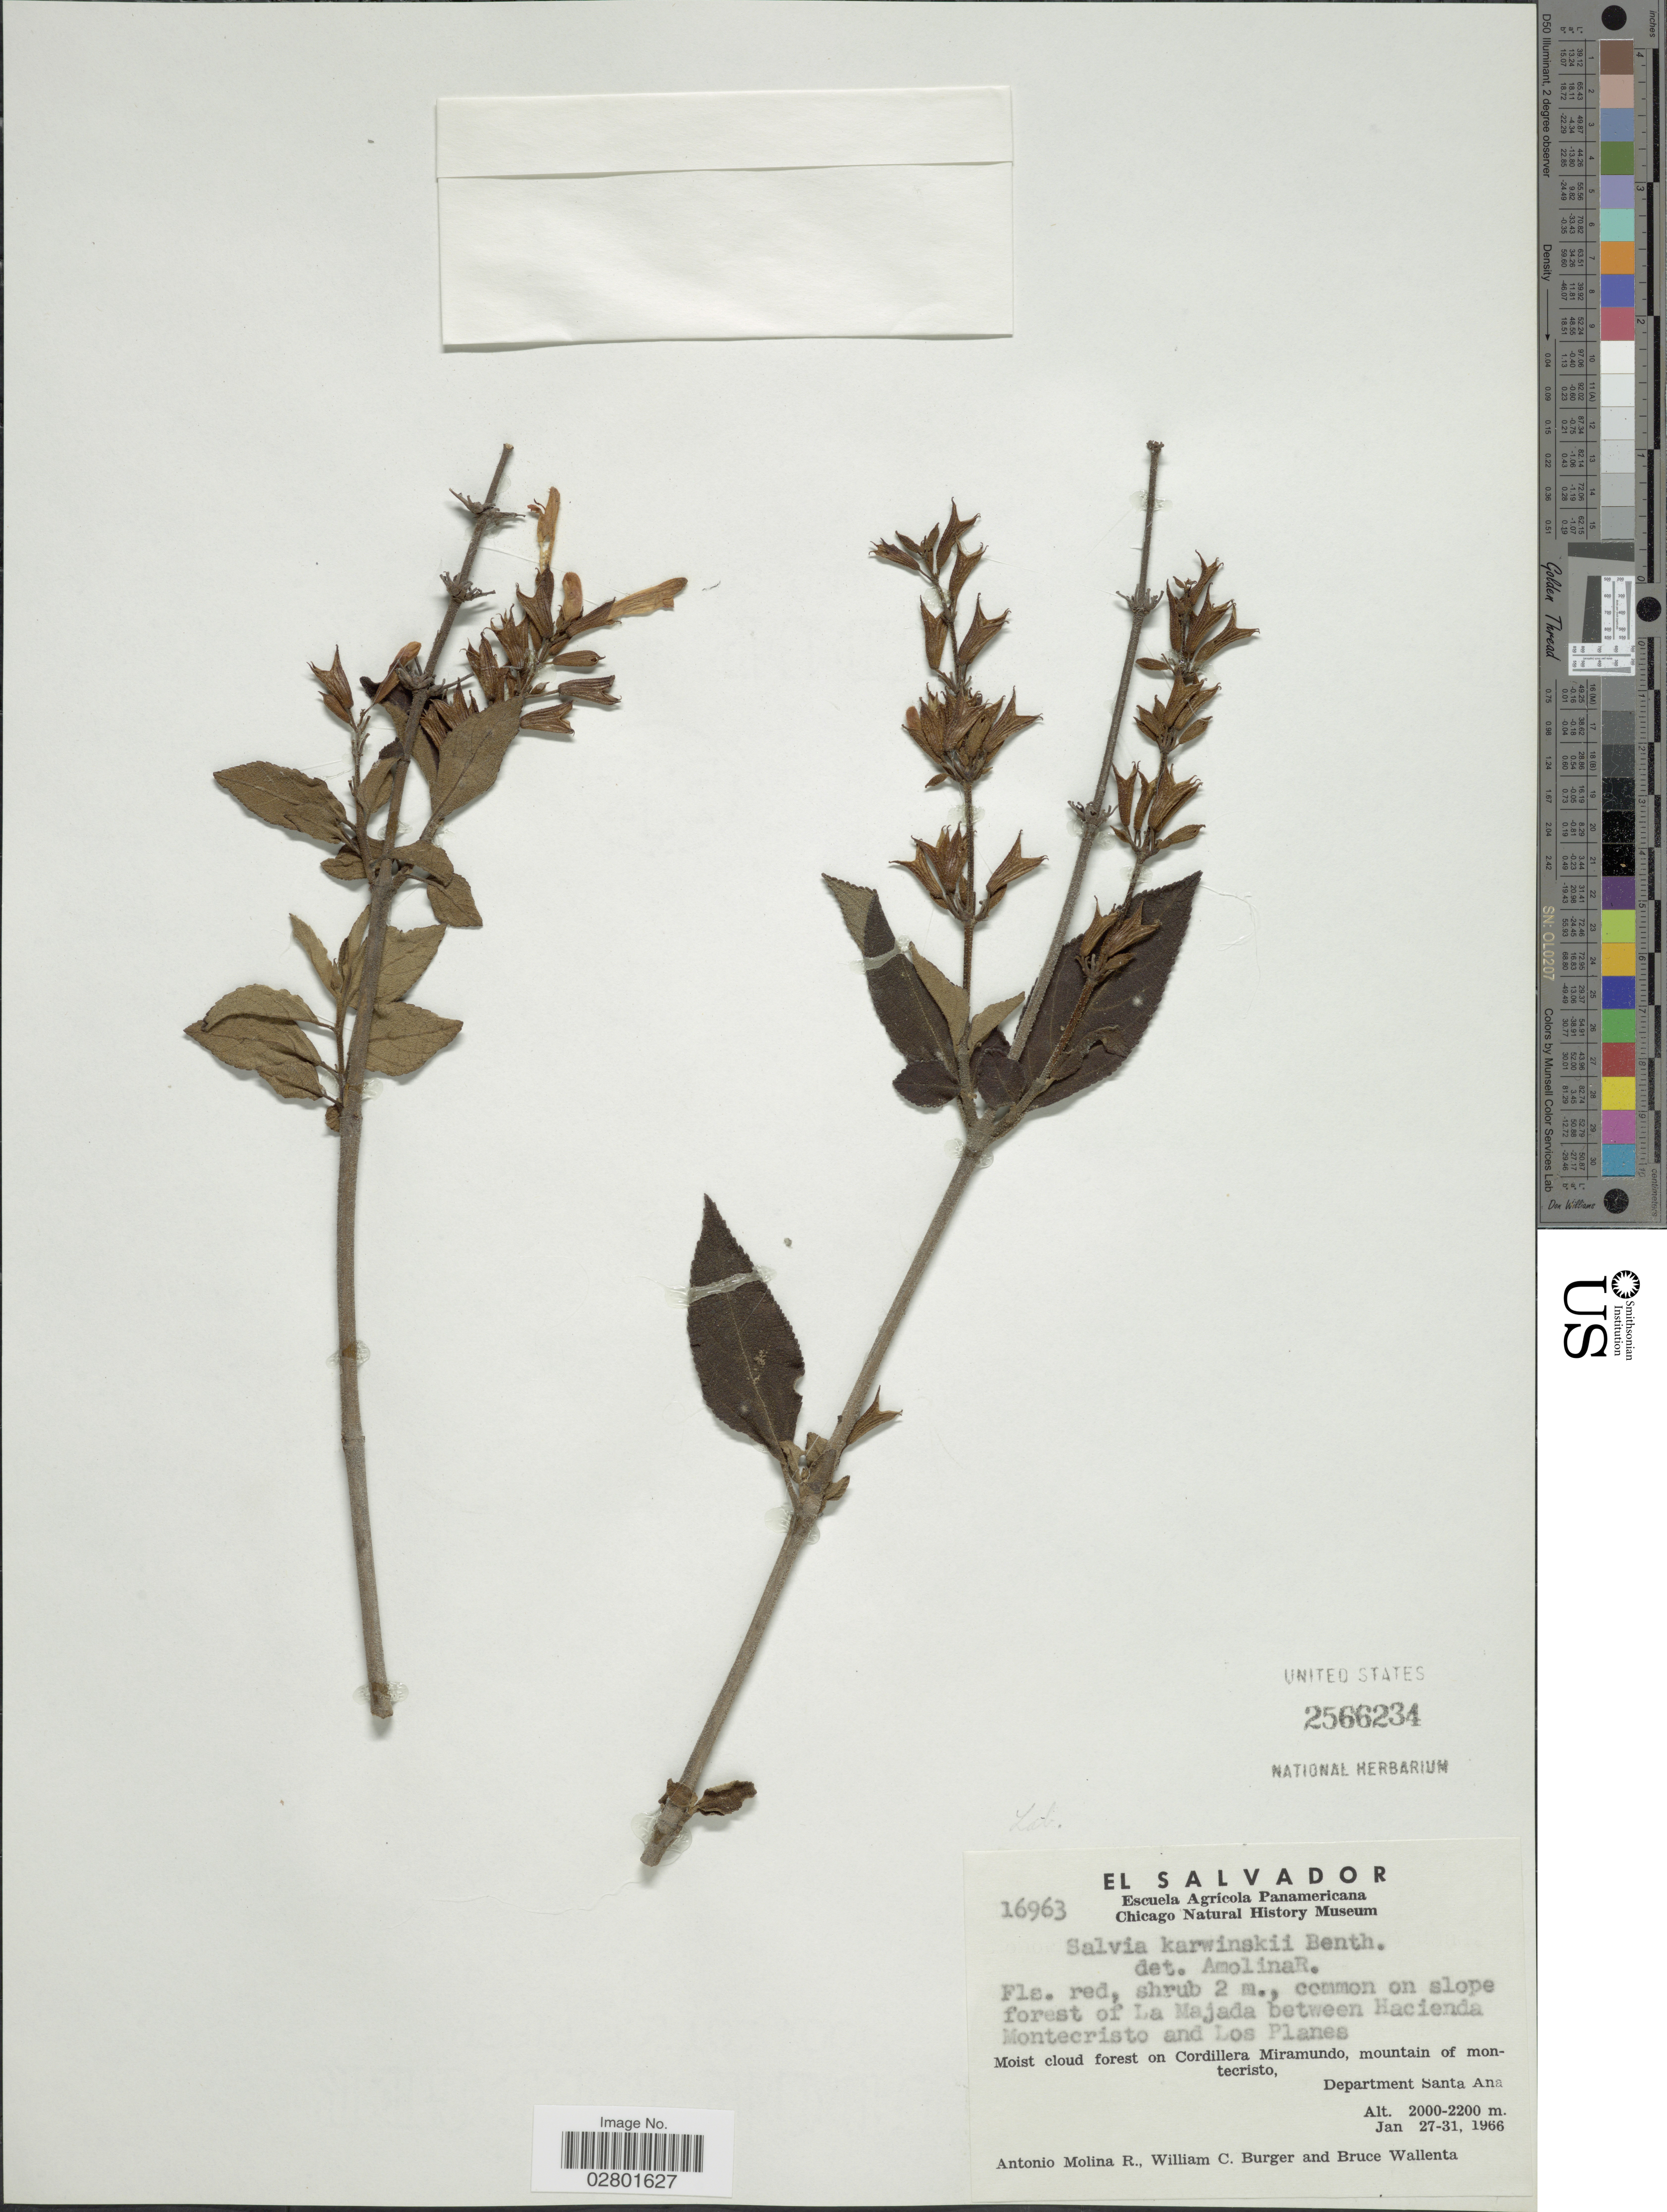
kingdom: Plantae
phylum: Tracheophyta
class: Magnoliopsida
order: Lamiales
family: Lamiaceae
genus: Salvia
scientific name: Salvia karwinskii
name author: Benth.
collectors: A. Molina R., W. Burger & B. Wallenta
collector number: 16963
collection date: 1966-01-27/1966-01-31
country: El Salvador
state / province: Santa Ana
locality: Common on slope forest of La Majada between Hacienda Montecristo and Los Planes, Moist cloud forest on Cordillera Miramundo, mountain of Montecristo, Department Santa Ana.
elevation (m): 2000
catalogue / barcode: US 2566234